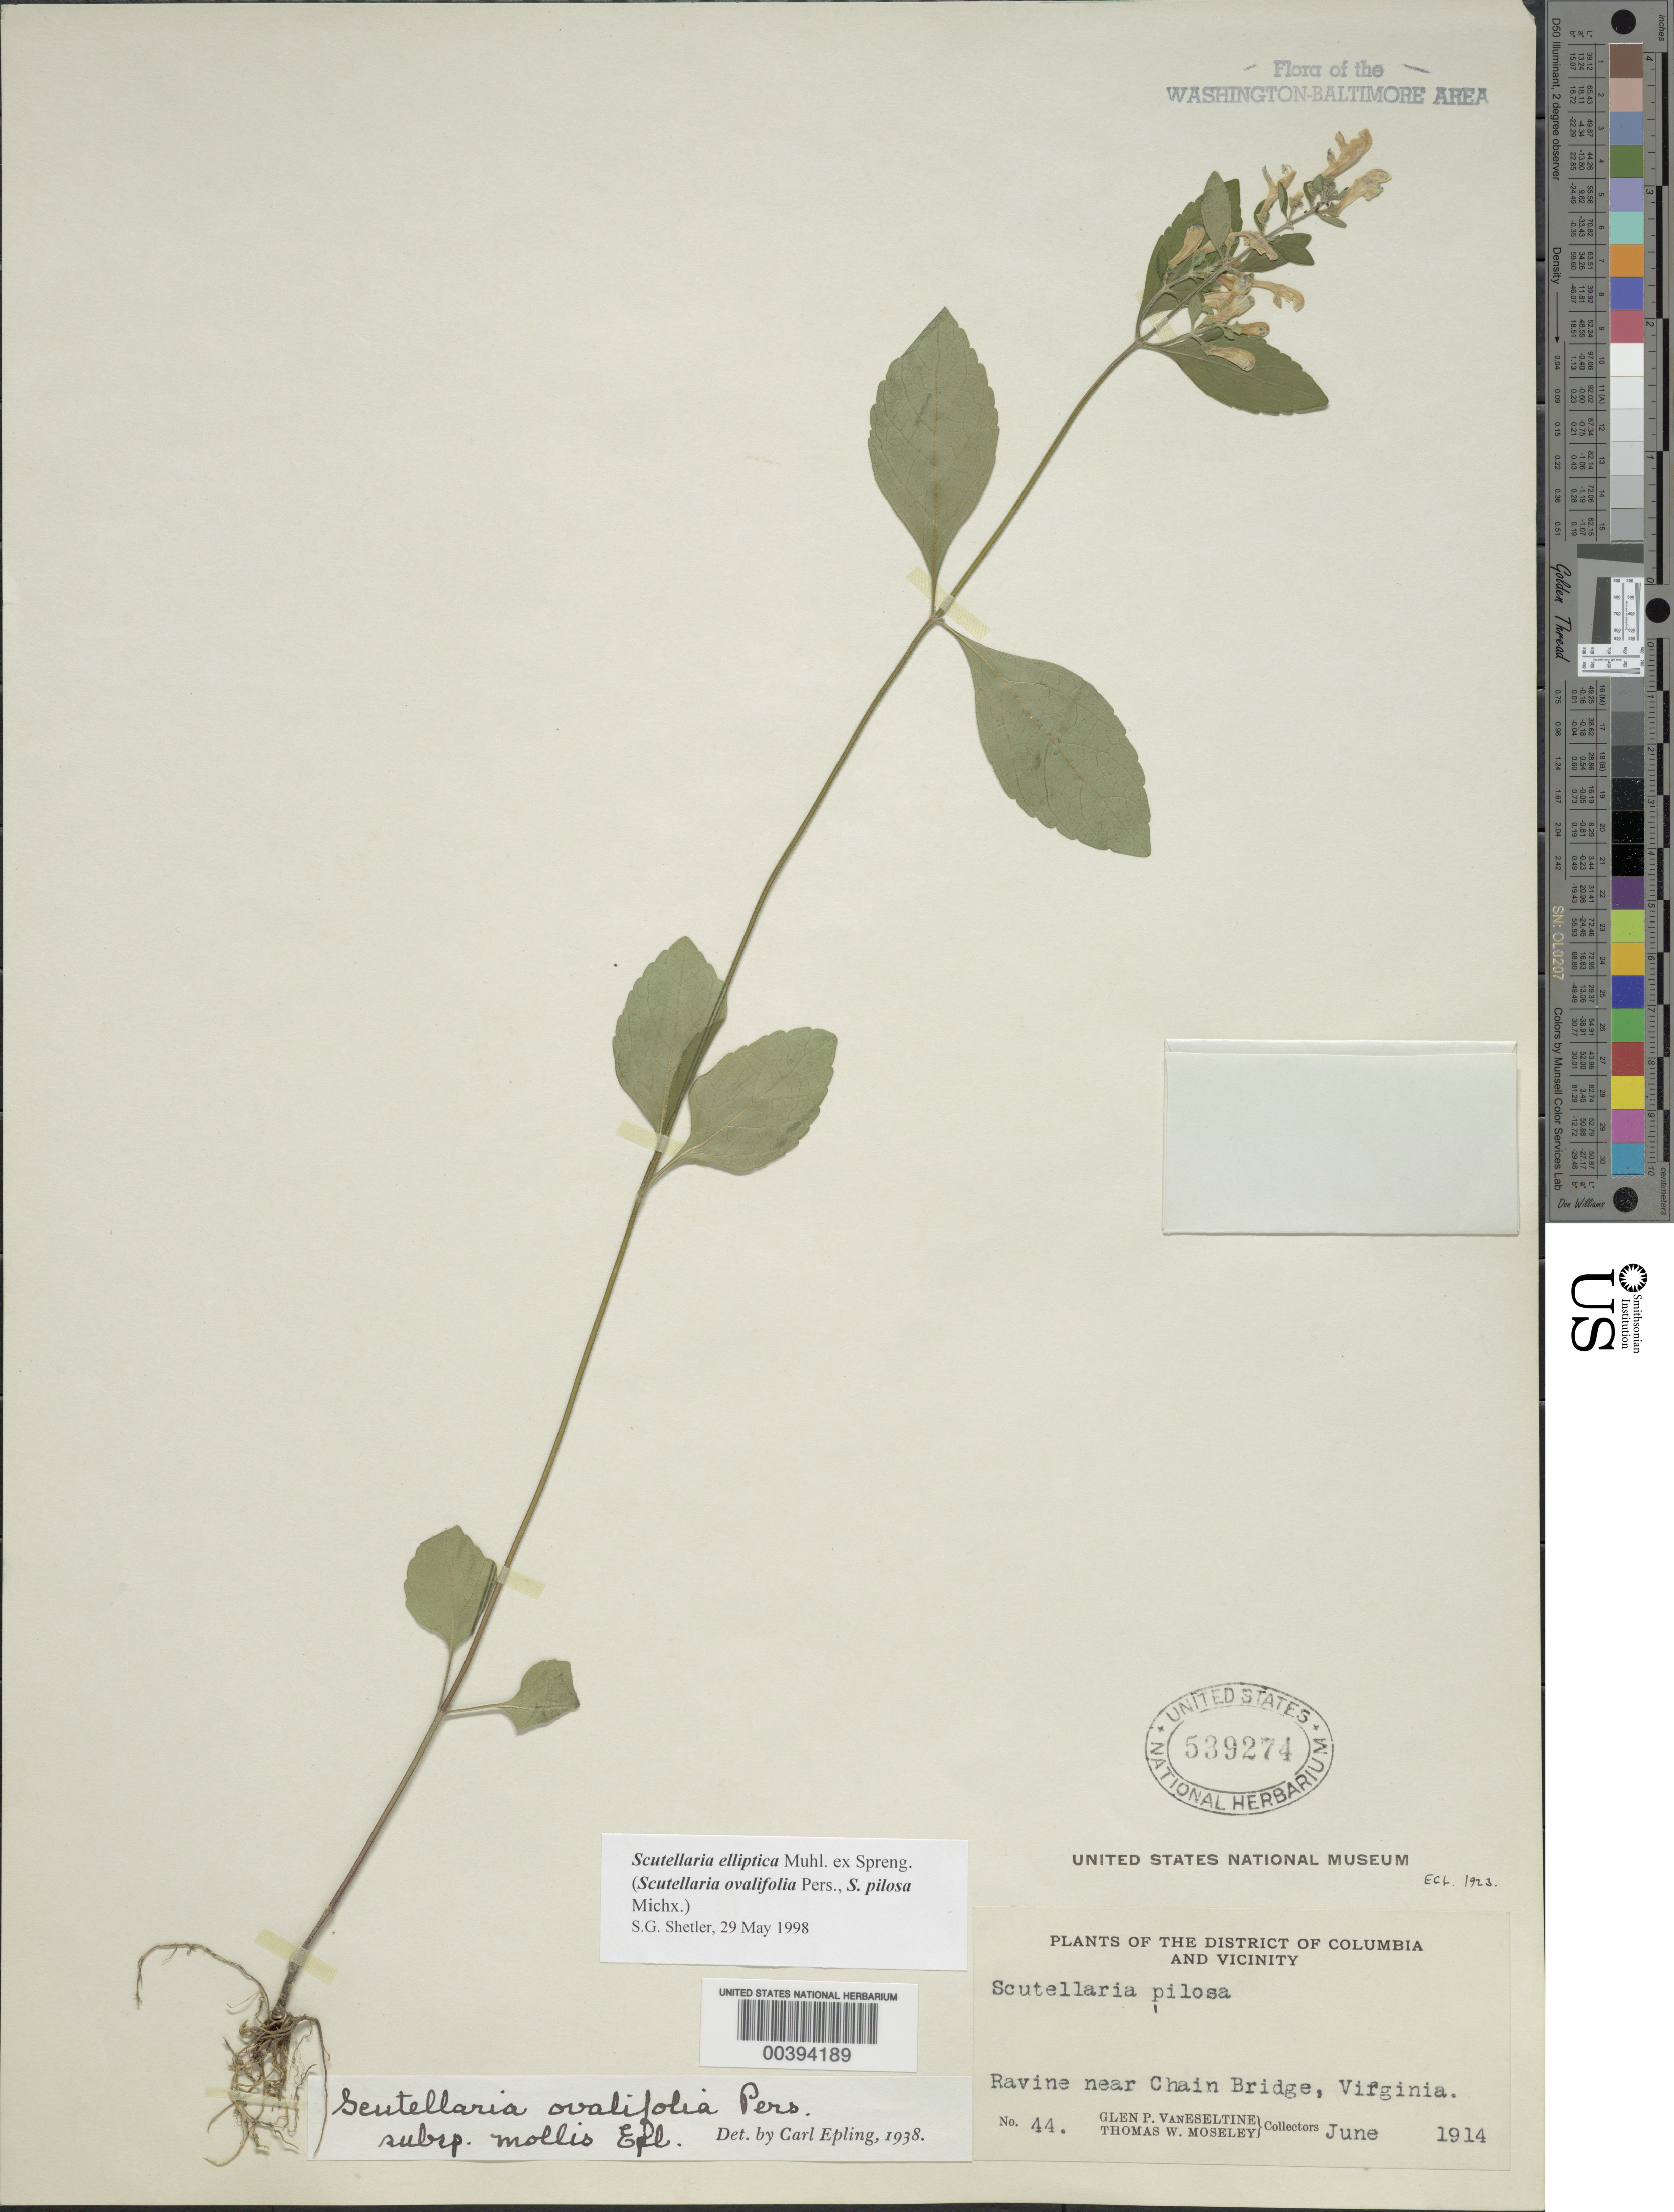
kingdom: Plantae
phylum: Tracheophyta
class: Magnoliopsida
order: Lamiales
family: Lamiaceae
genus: Scutellaria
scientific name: Scutellaria elliptica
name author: Muhl.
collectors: G. P. Van Eseltine & T. Moseley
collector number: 44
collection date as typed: Jun 1914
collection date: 1914-06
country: United States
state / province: Virginia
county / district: Arlington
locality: Near Chain Bridge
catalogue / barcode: US 539274